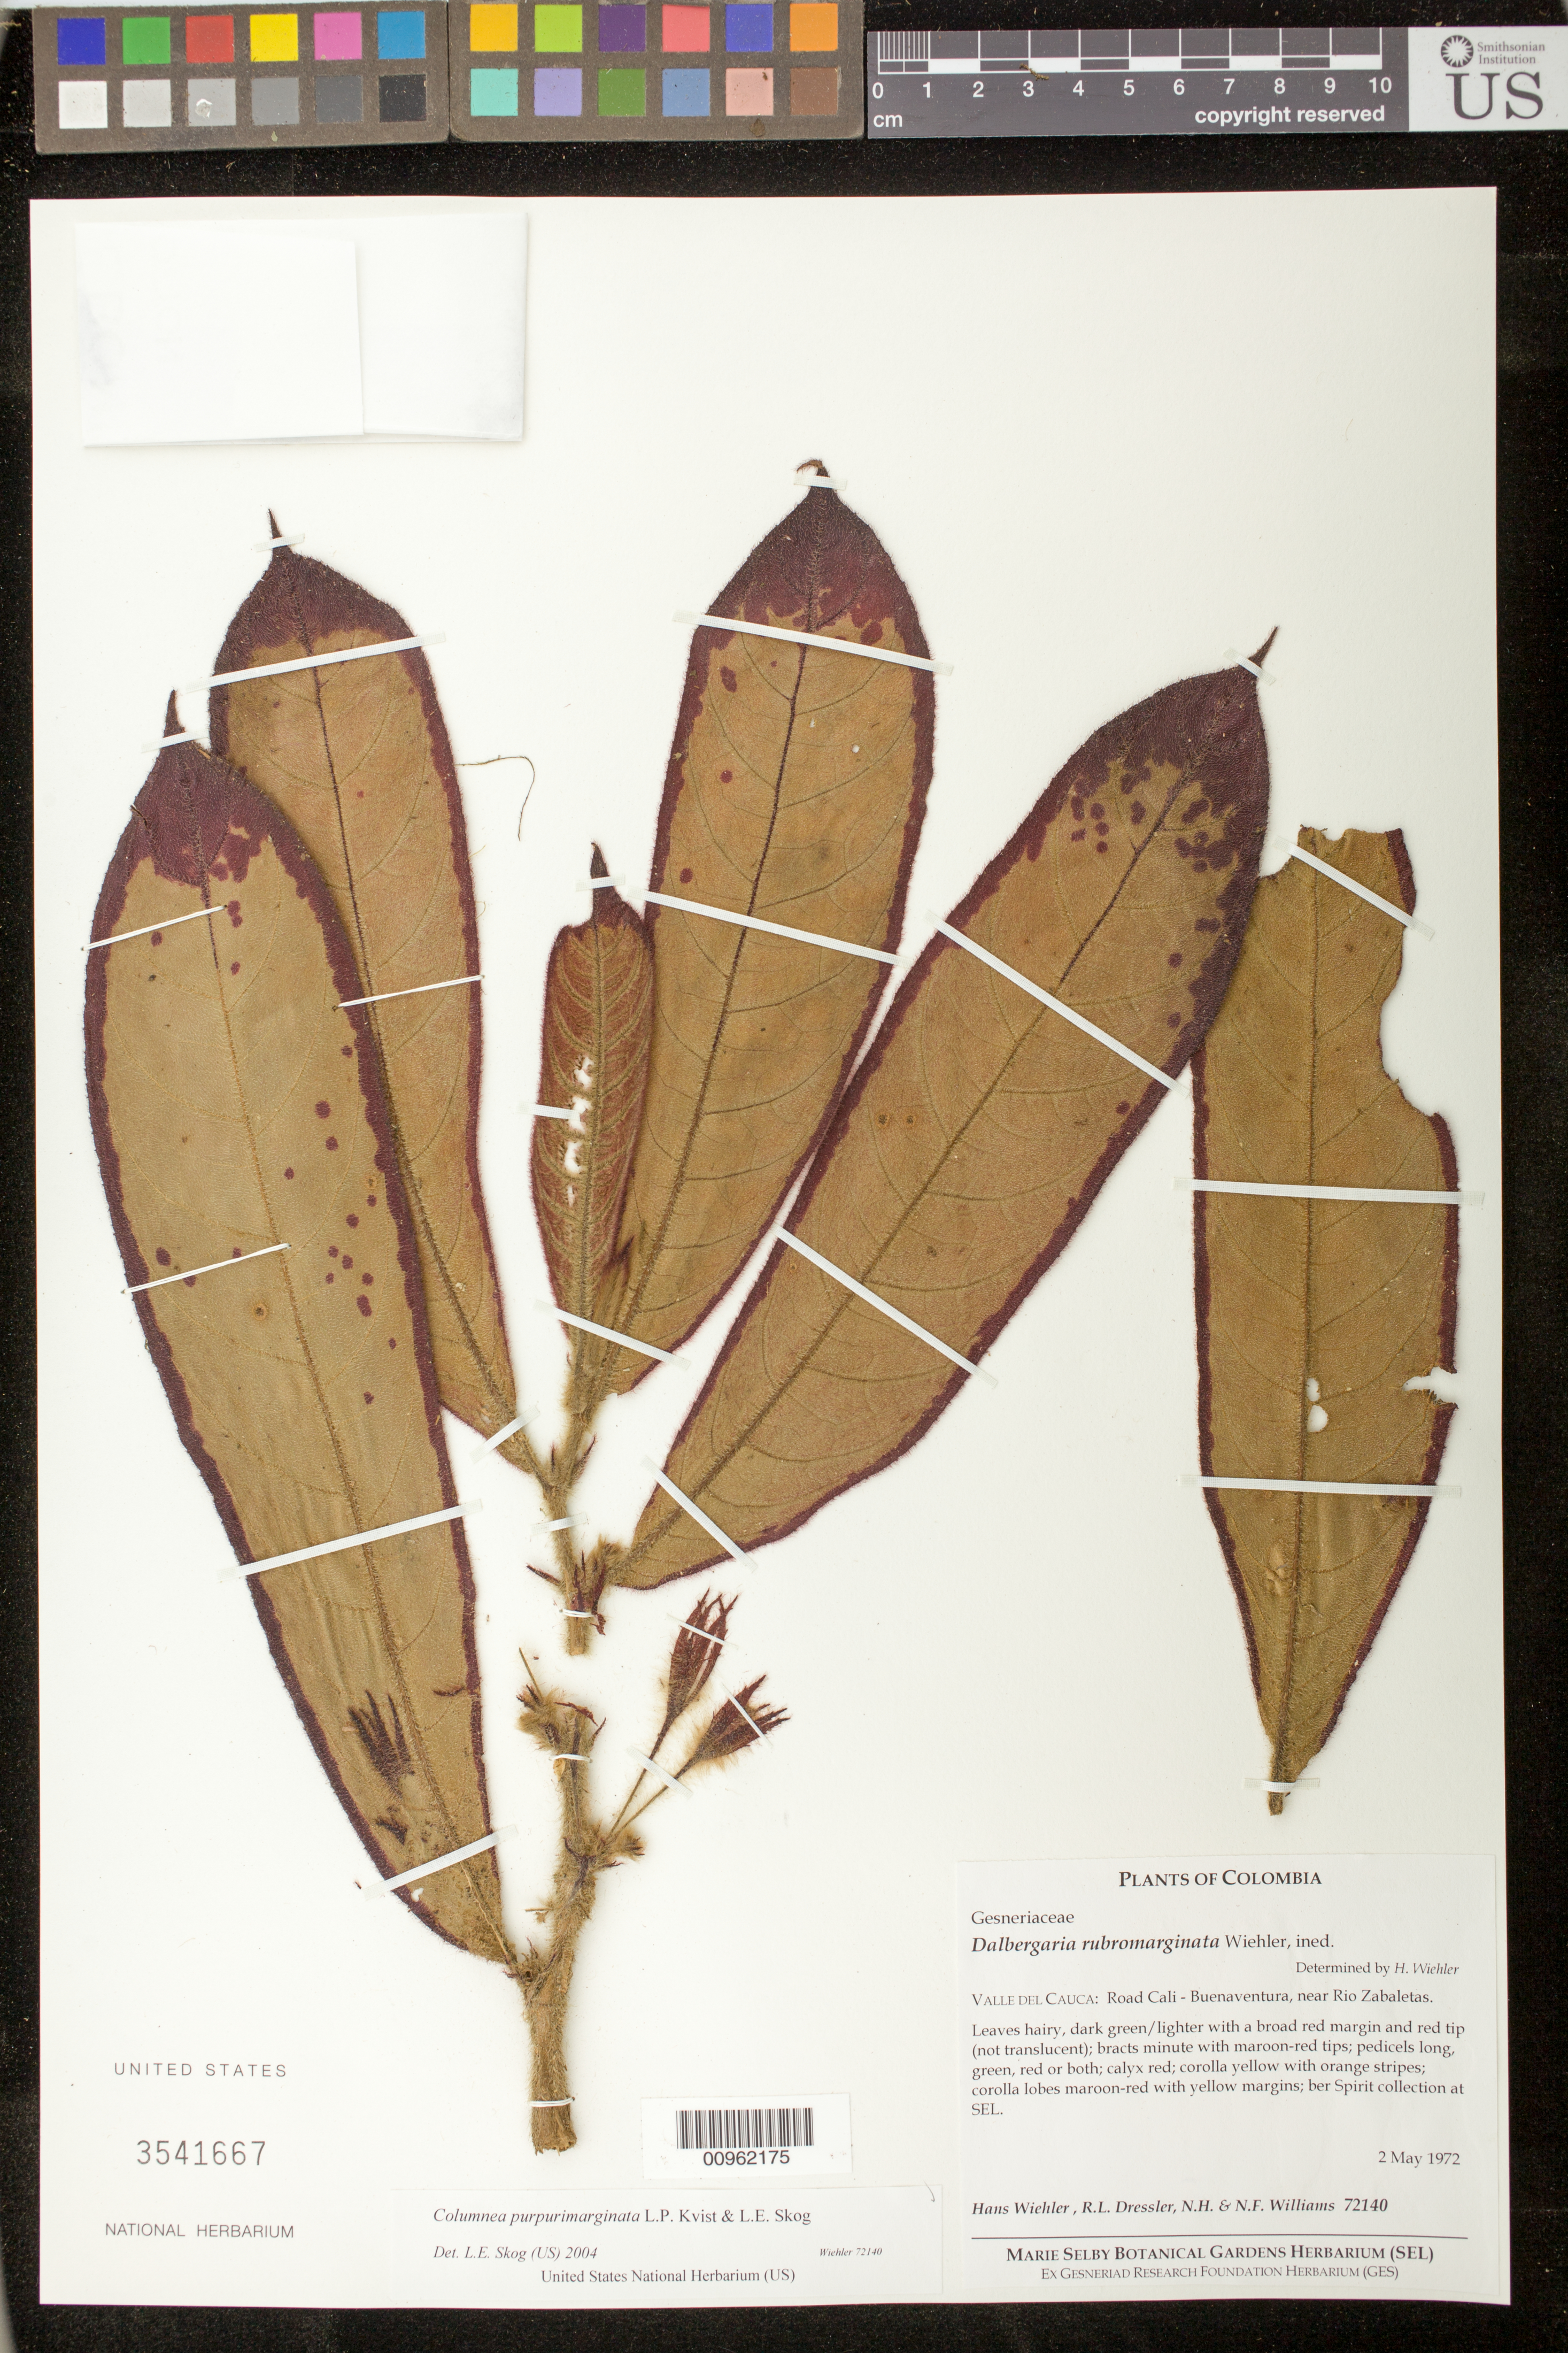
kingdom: Plantae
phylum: Tracheophyta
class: Magnoliopsida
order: Lamiales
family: Gesneriaceae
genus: Columnea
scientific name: Columnea rubromarginata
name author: J.L. Clark & Clavijo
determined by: Skog, Laurence E.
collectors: H. J. Wiehler, R. Dressler, N. H. Williams & N. Williams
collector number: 72140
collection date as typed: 02 May 1972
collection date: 1972-05-02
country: Colombia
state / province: Valle del Cauca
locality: Valle del Cauca: road road Cali-Buenaventura, near Río Zabaletas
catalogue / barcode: US 3541667